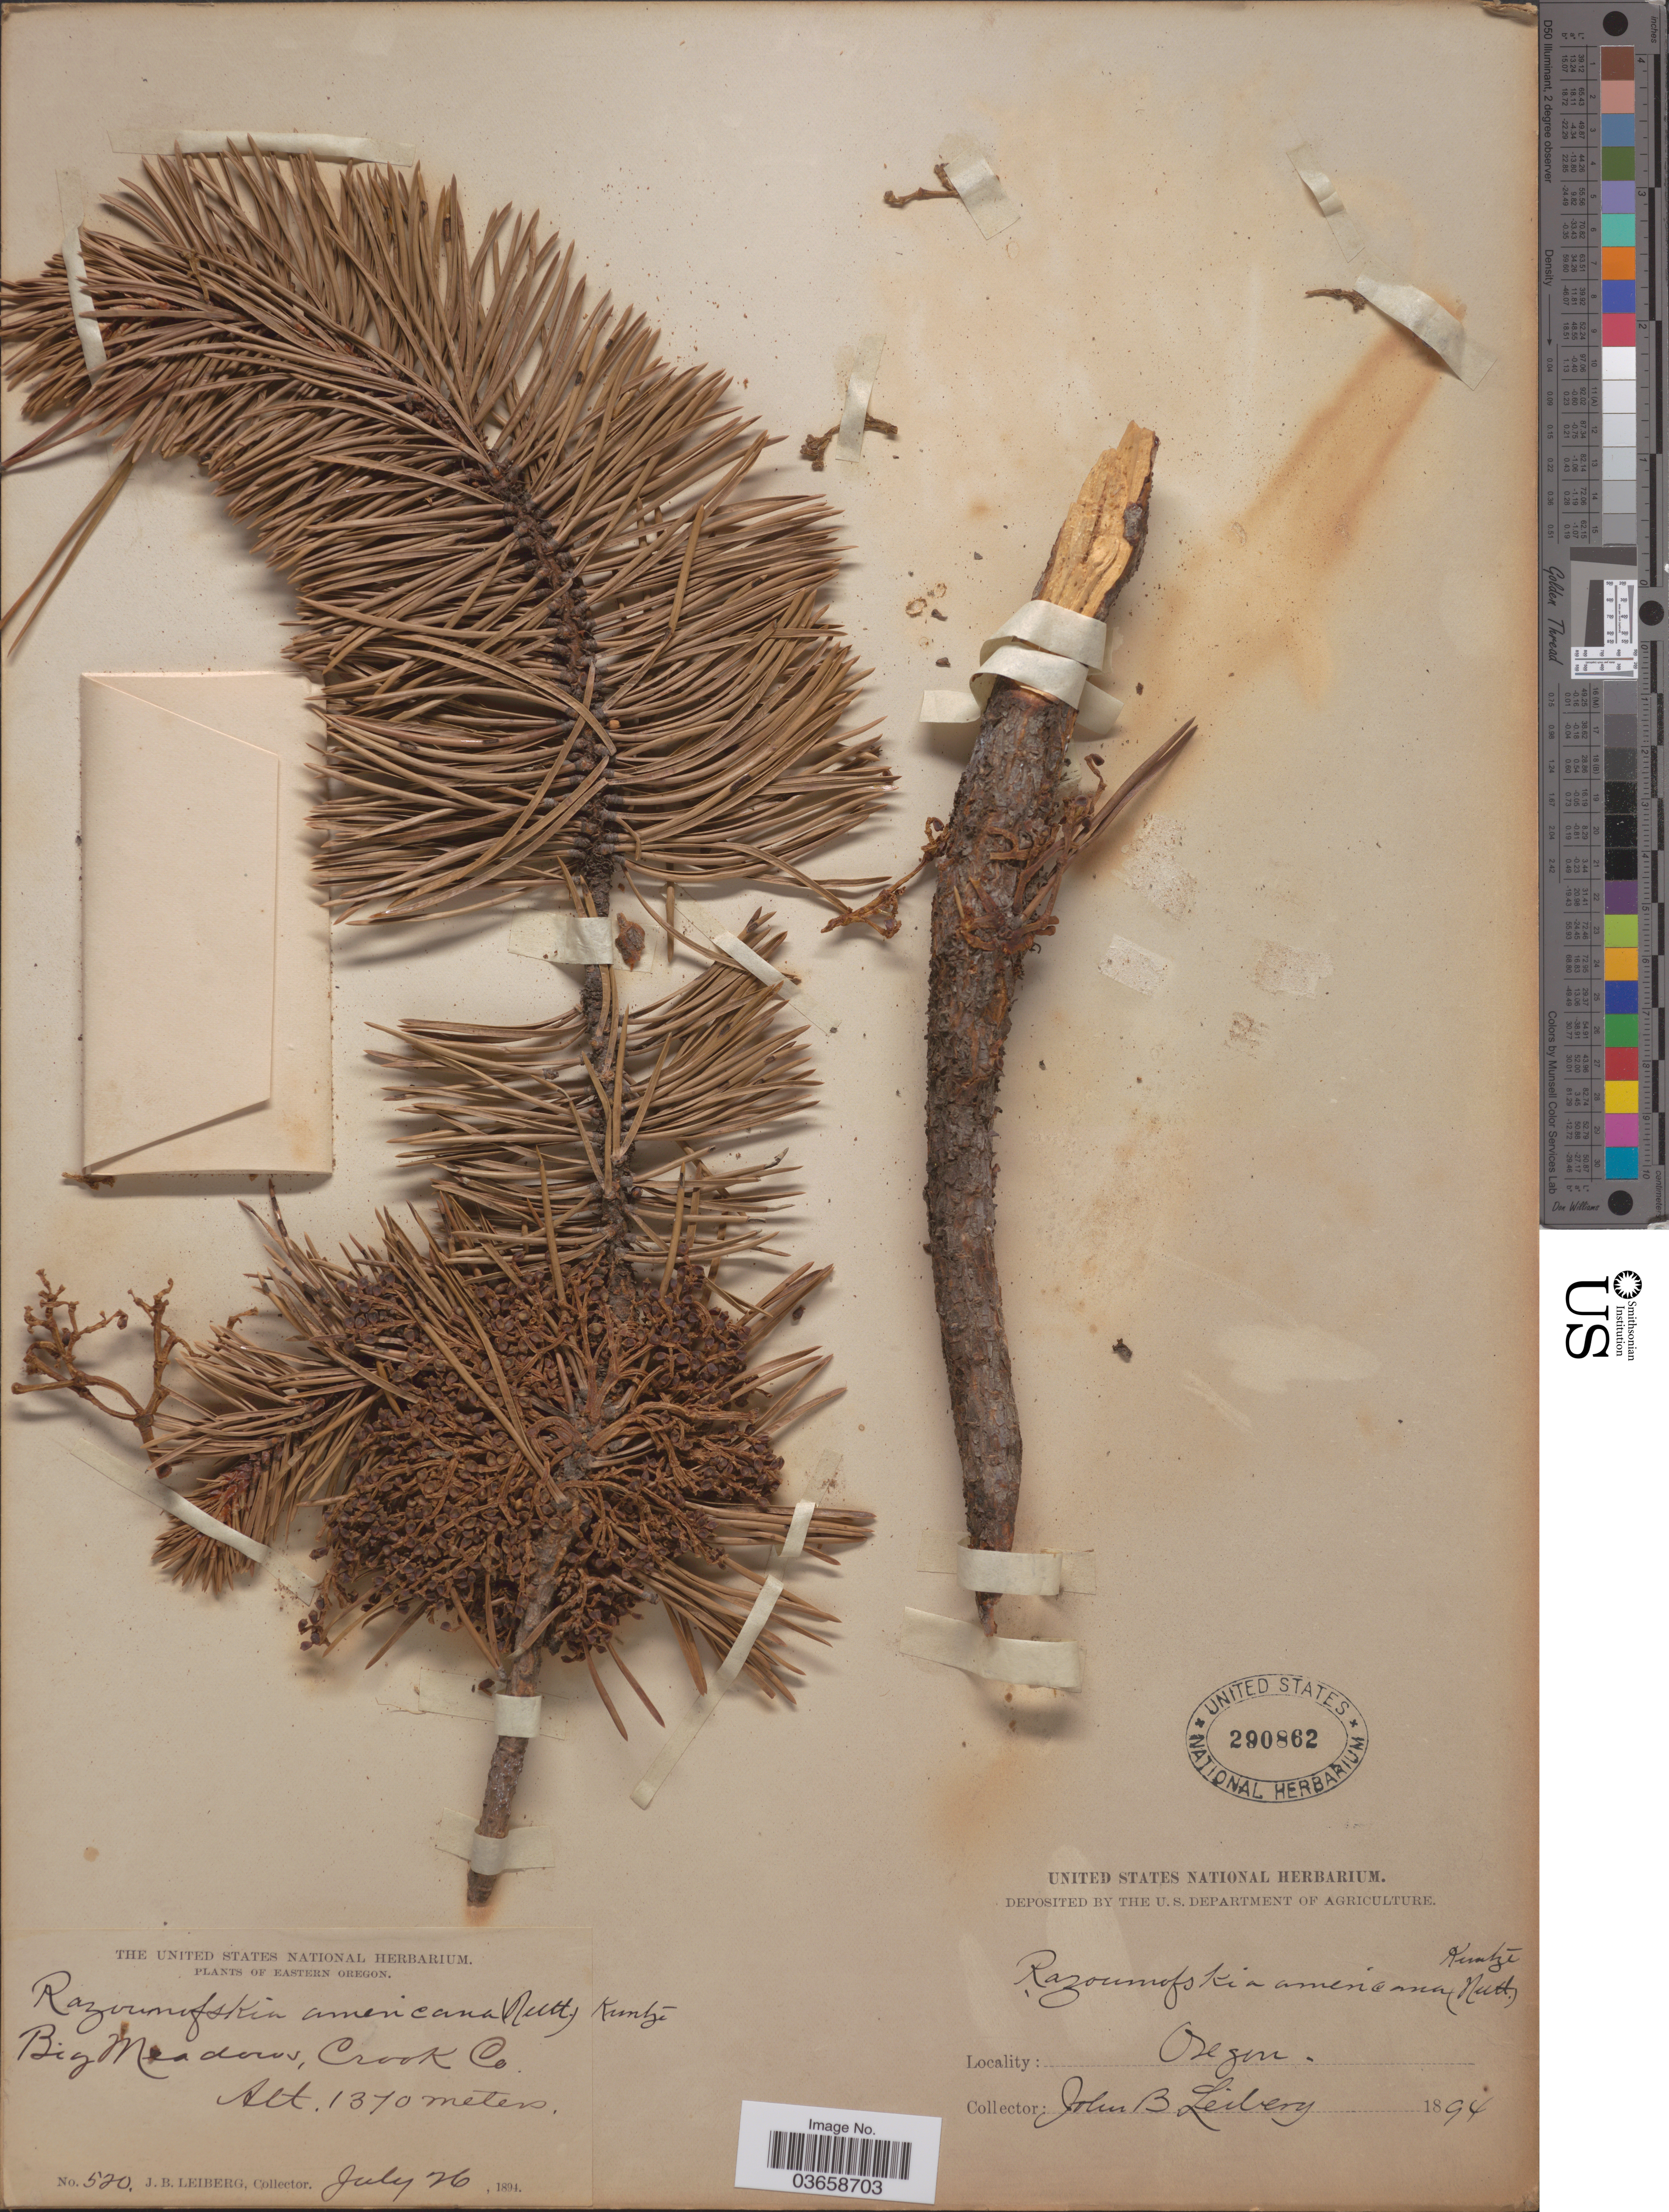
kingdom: Plantae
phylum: Tracheophyta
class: Magnoliopsida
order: Santalales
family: Viscaceae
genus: Arceuthobium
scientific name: Arceuthobium americanum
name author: Nutt. ex A. Gray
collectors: J. B. Leiberg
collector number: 520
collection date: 1894-07-26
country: United States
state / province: Oregon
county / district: Crook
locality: Eastern Oregon. Big Meadows, Crook Co.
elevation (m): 1370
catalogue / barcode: US 290862